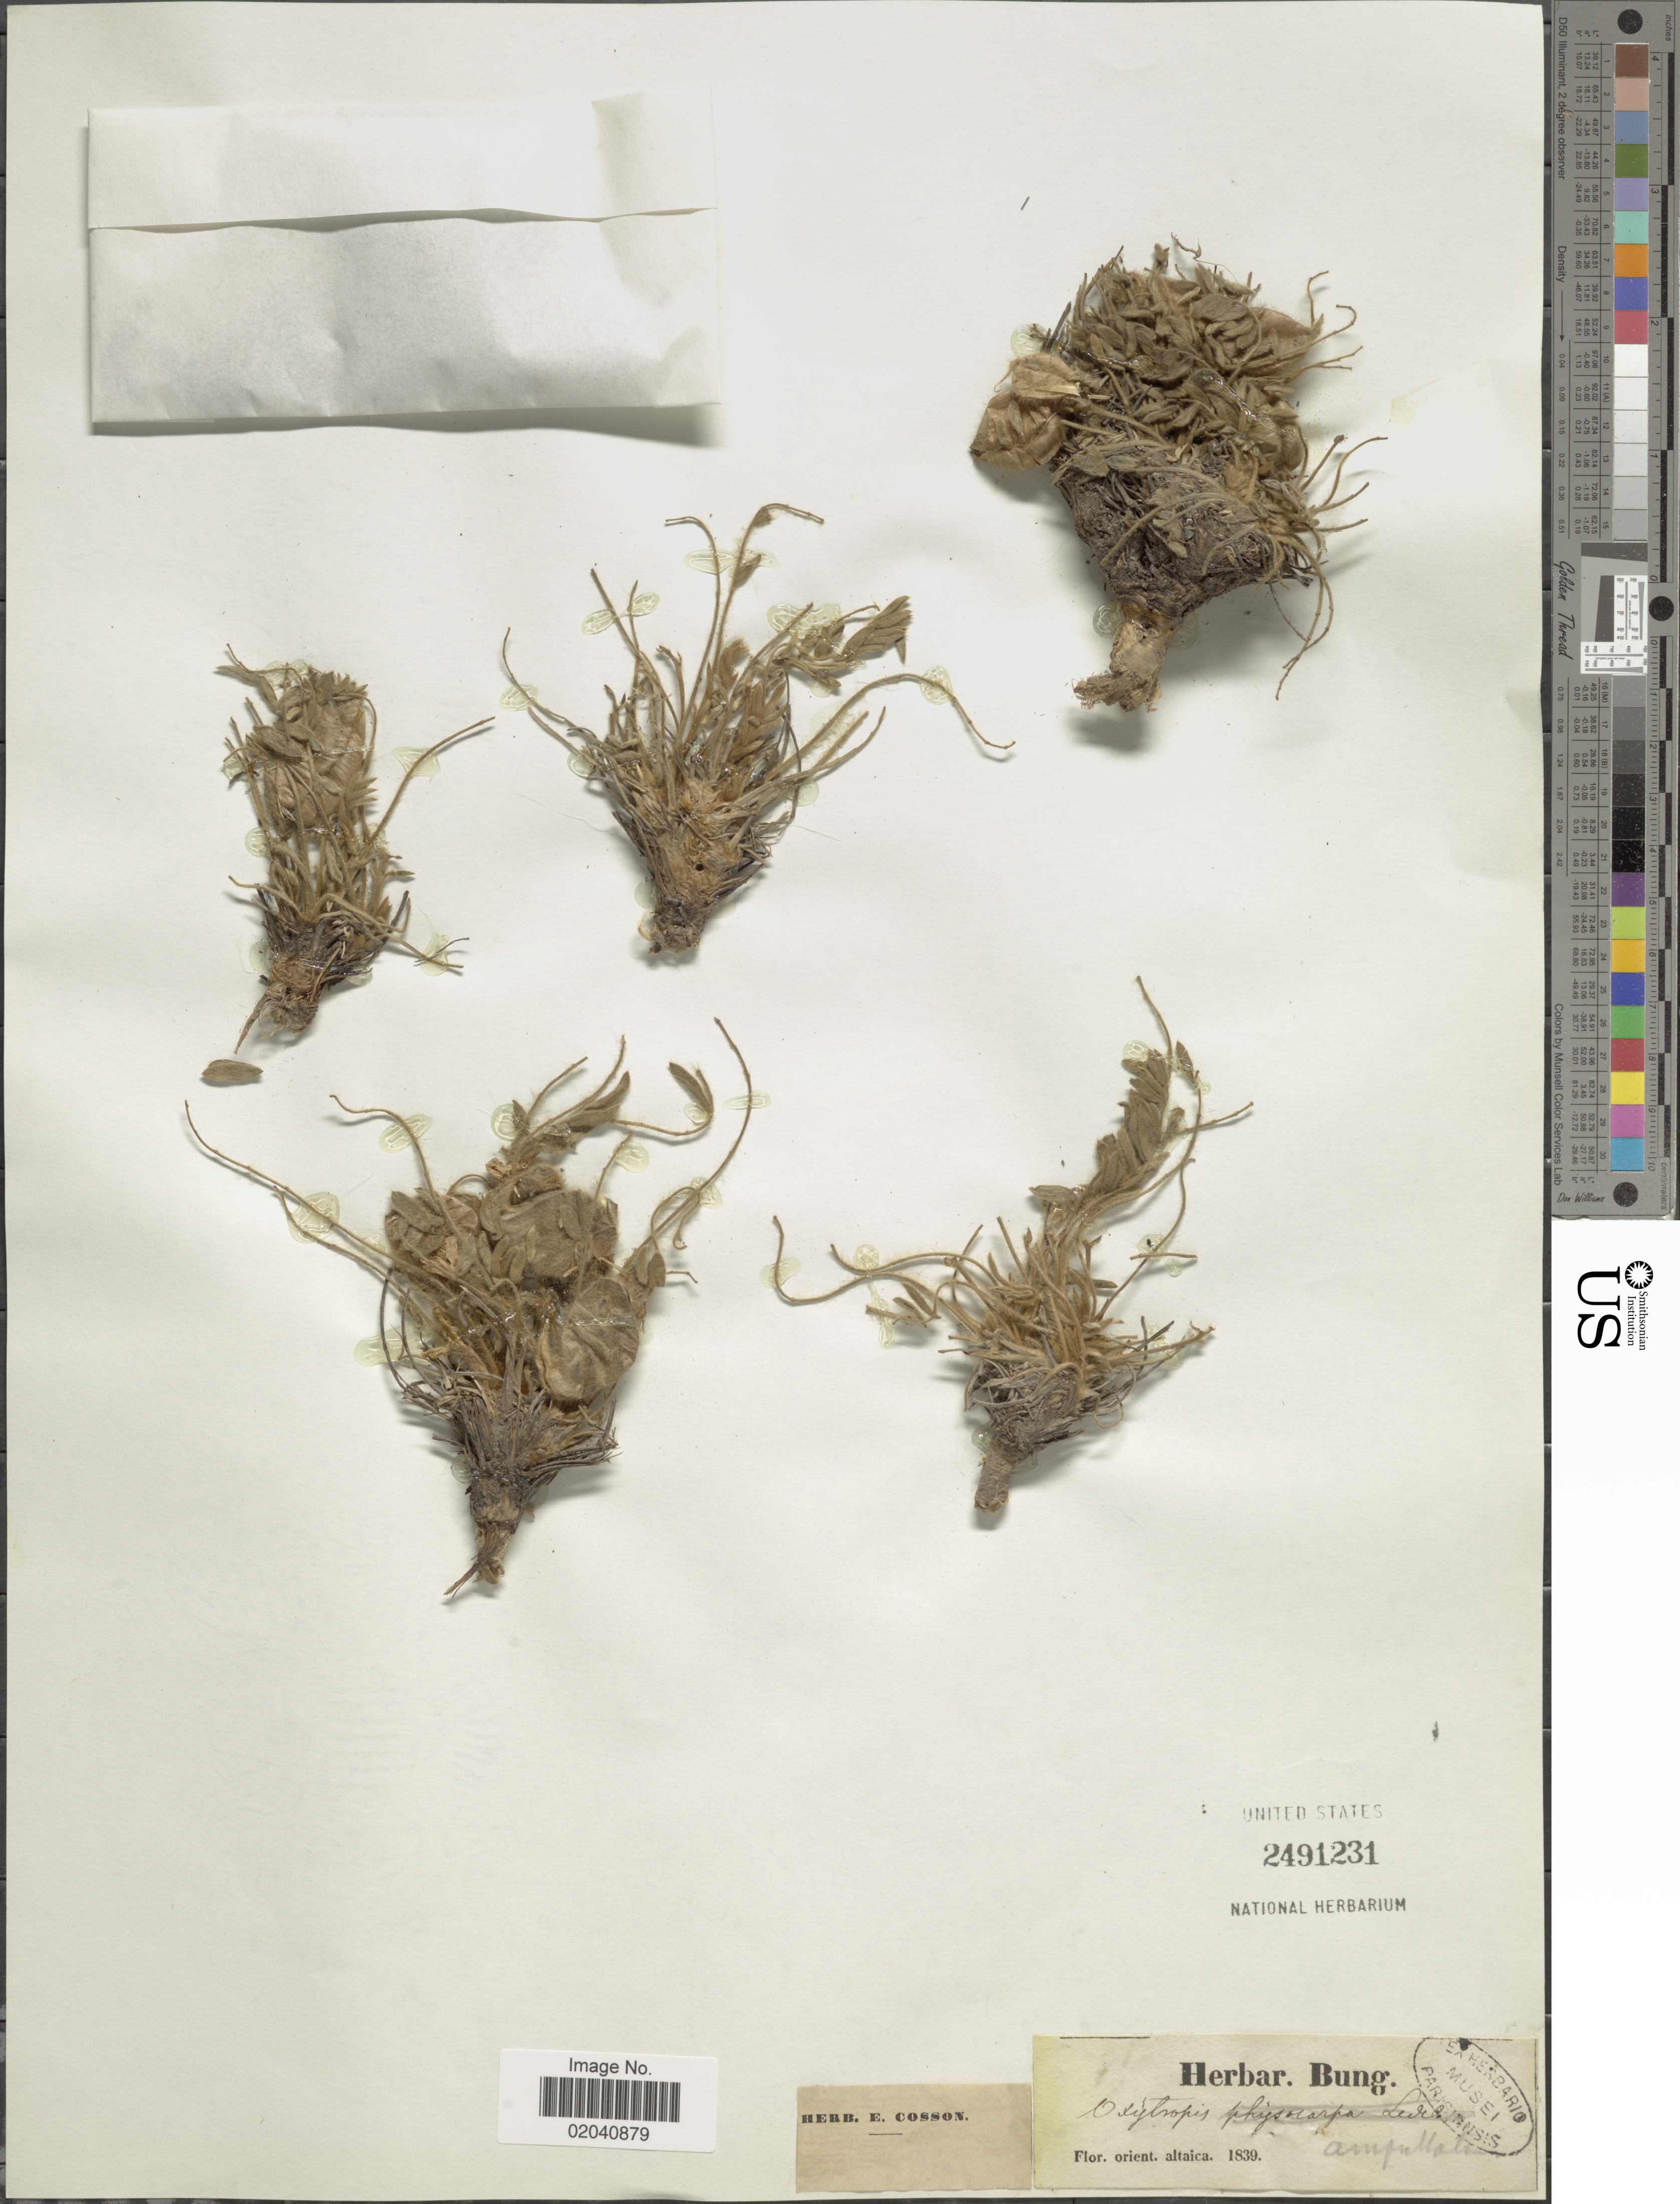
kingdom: Plantae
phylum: Tracheophyta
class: Magnoliopsida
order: Fabales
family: Fabaceae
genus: Oxytropis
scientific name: Oxytropis ampullata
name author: (Pall.) Pers.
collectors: Ex herb. Bung.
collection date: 1839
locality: Orient. altaica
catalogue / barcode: US 2491231